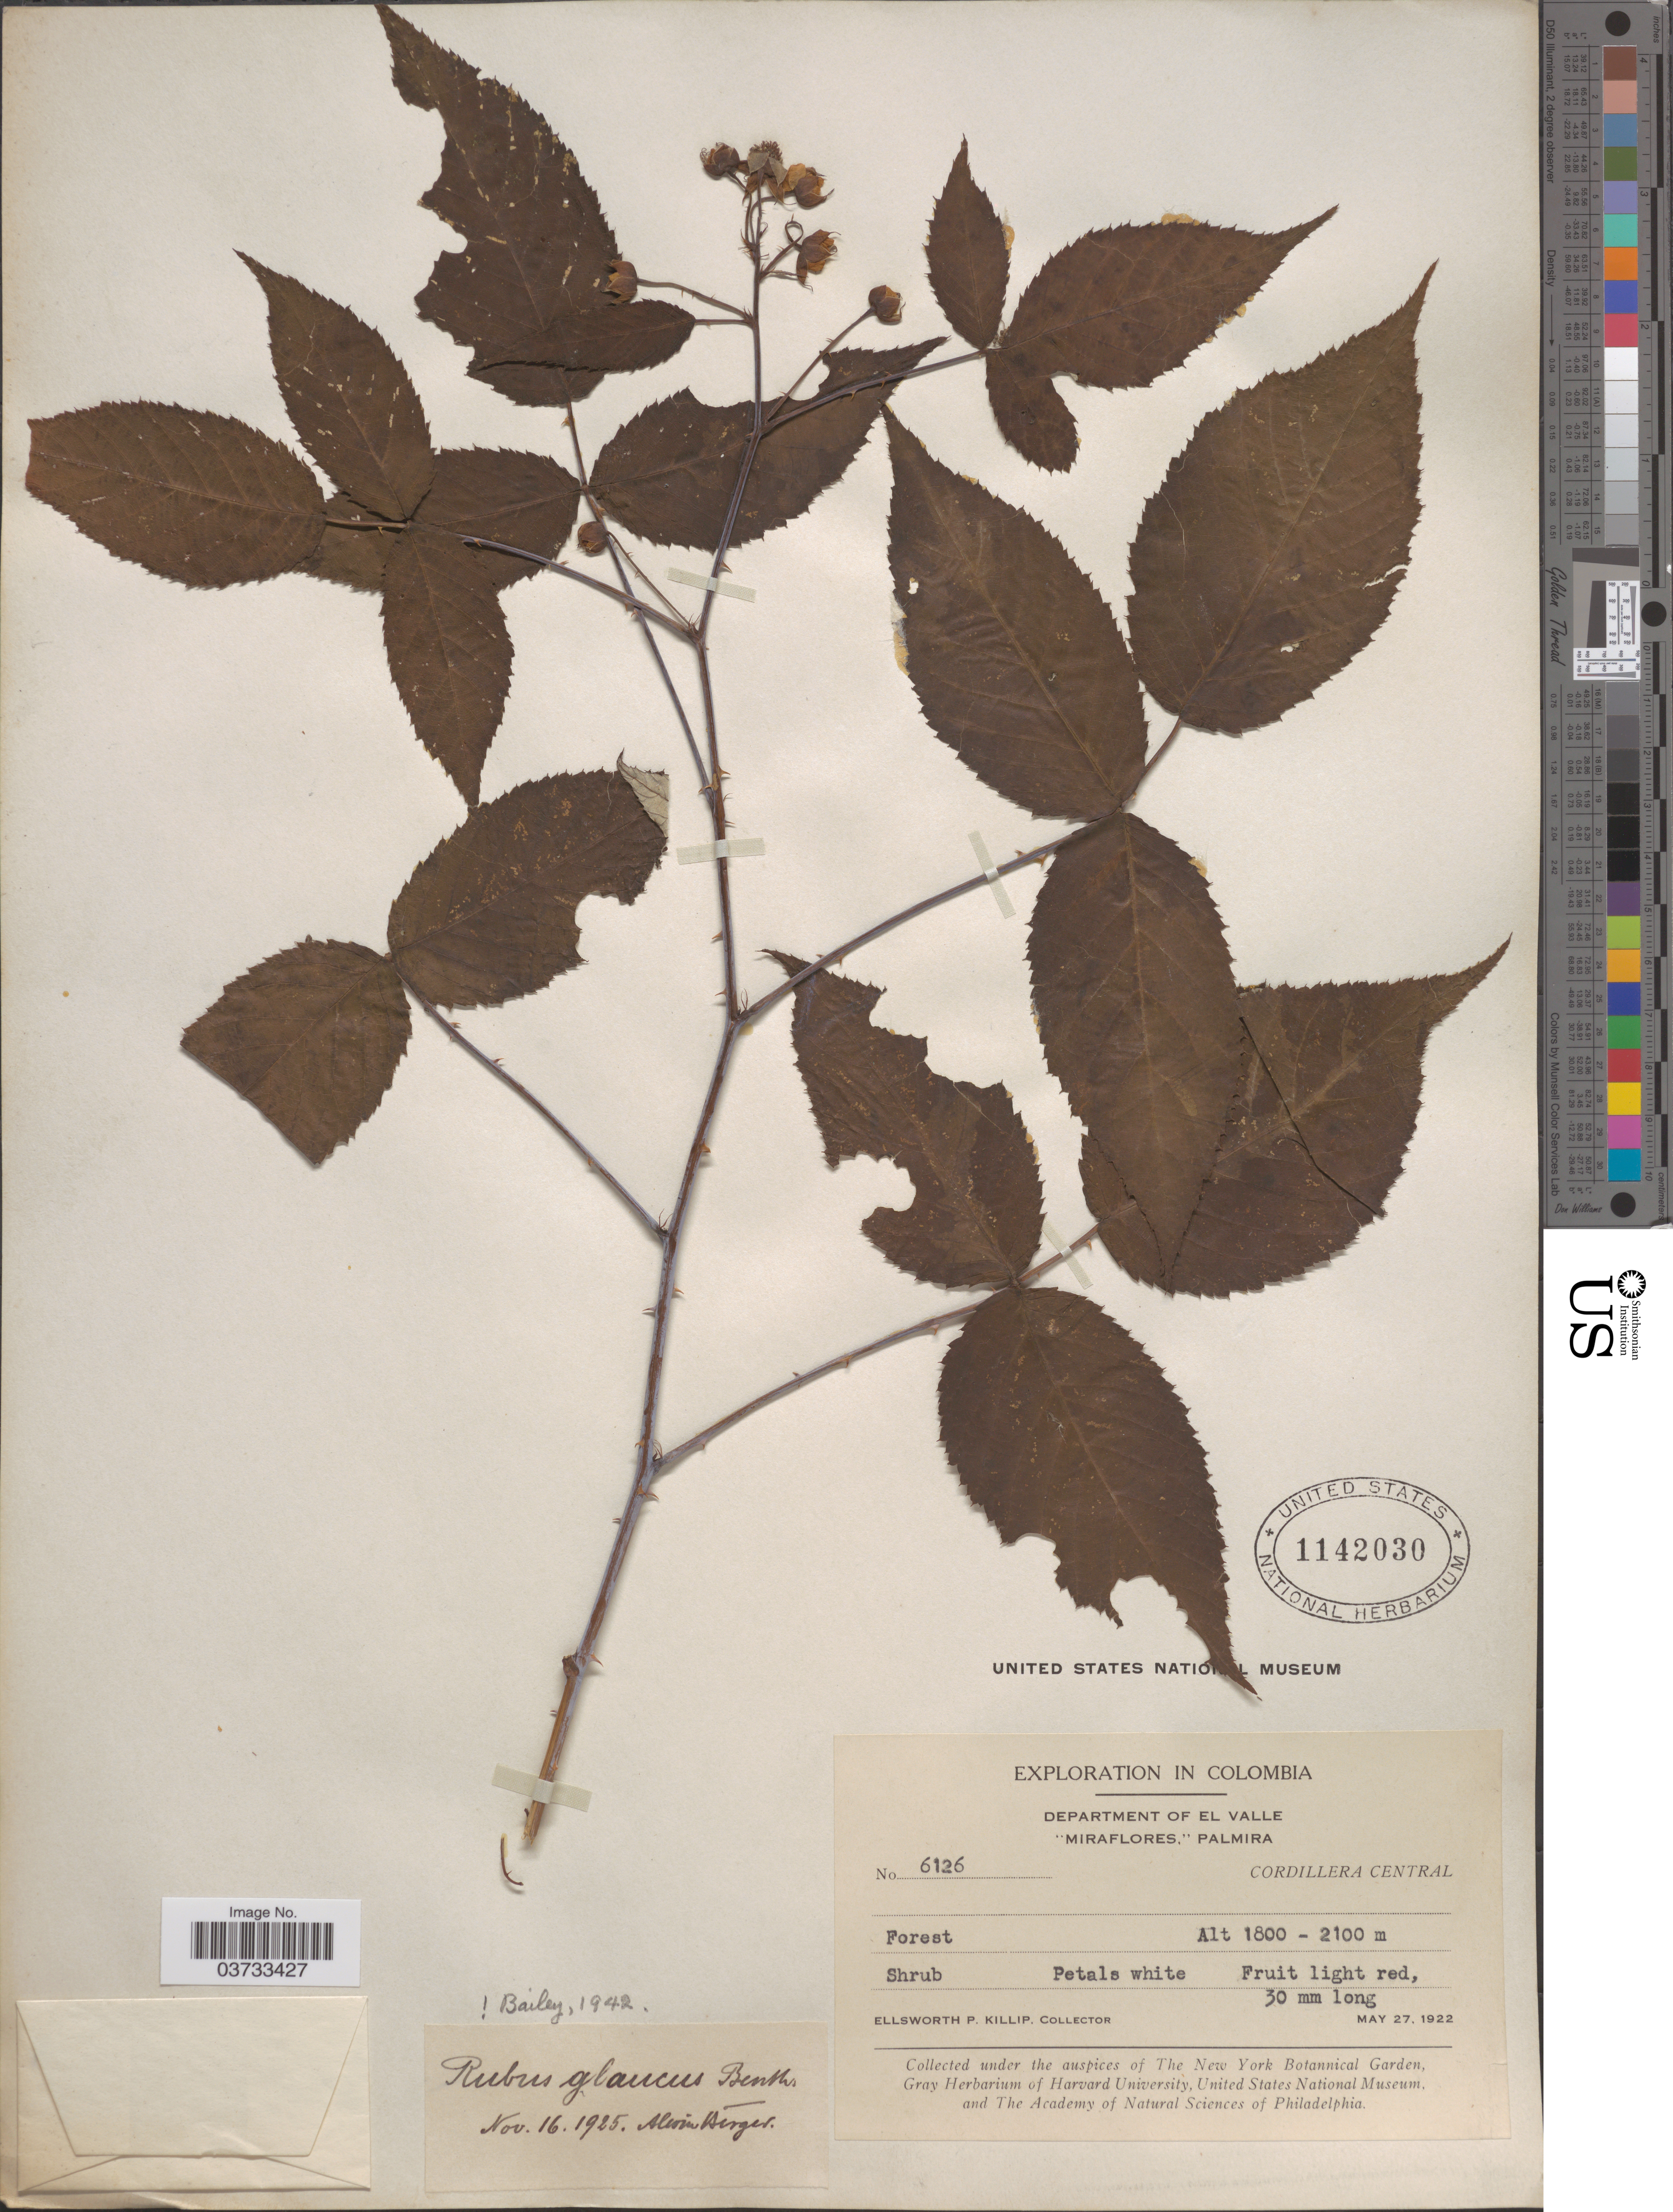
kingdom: Plantae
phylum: Tracheophyta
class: Magnoliopsida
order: Rosales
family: Rosaceae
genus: Rubus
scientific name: Rubus glaucus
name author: Benth.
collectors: E. P. Killip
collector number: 6126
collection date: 1922-05-27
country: Colombia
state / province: Valle del Cauca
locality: Department of El Valle. "Miraflores," Palmira. Cordillera Central.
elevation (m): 1800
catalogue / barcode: US 1142030